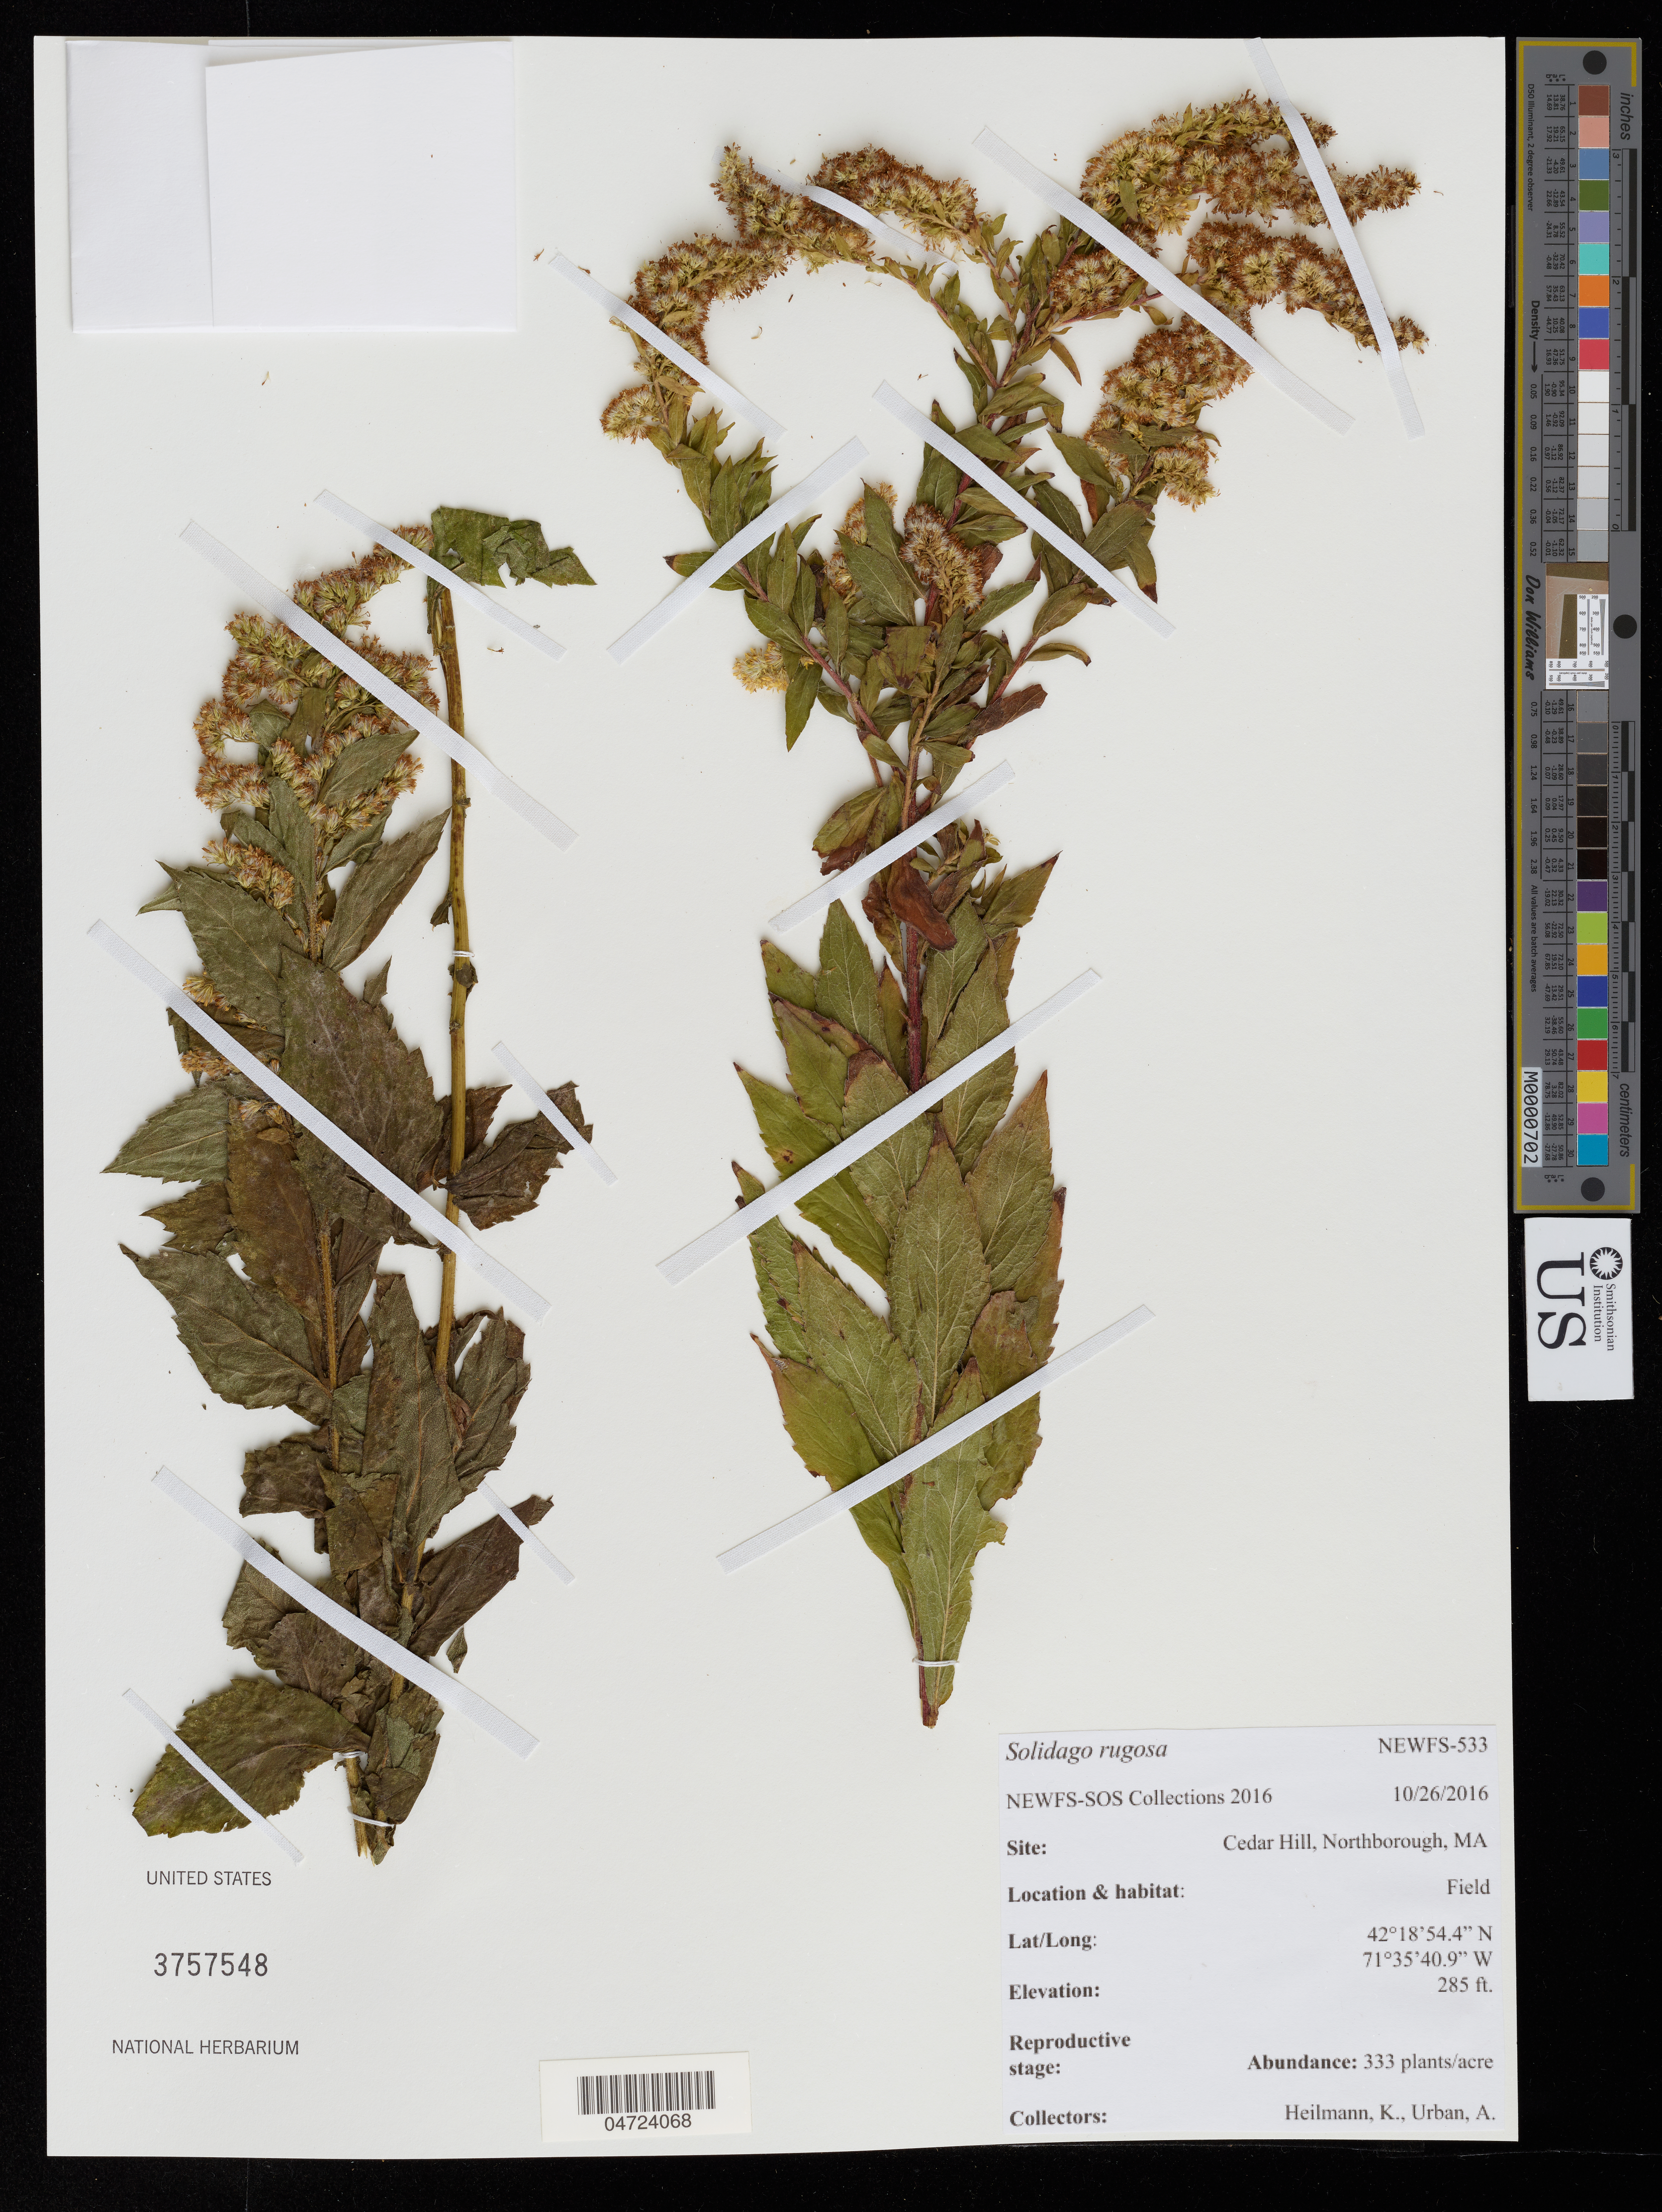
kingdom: Plantae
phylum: Tracheophyta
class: Magnoliopsida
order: Asterales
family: Asteraceae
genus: Solidago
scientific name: Solidago rugosa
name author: Mill.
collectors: K. Heilmann & A. Urban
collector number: NEWFS-533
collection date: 2016-10-26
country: United States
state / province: Massachusetts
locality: Cedar Hill, Northborough.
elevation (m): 87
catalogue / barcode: US 3757548